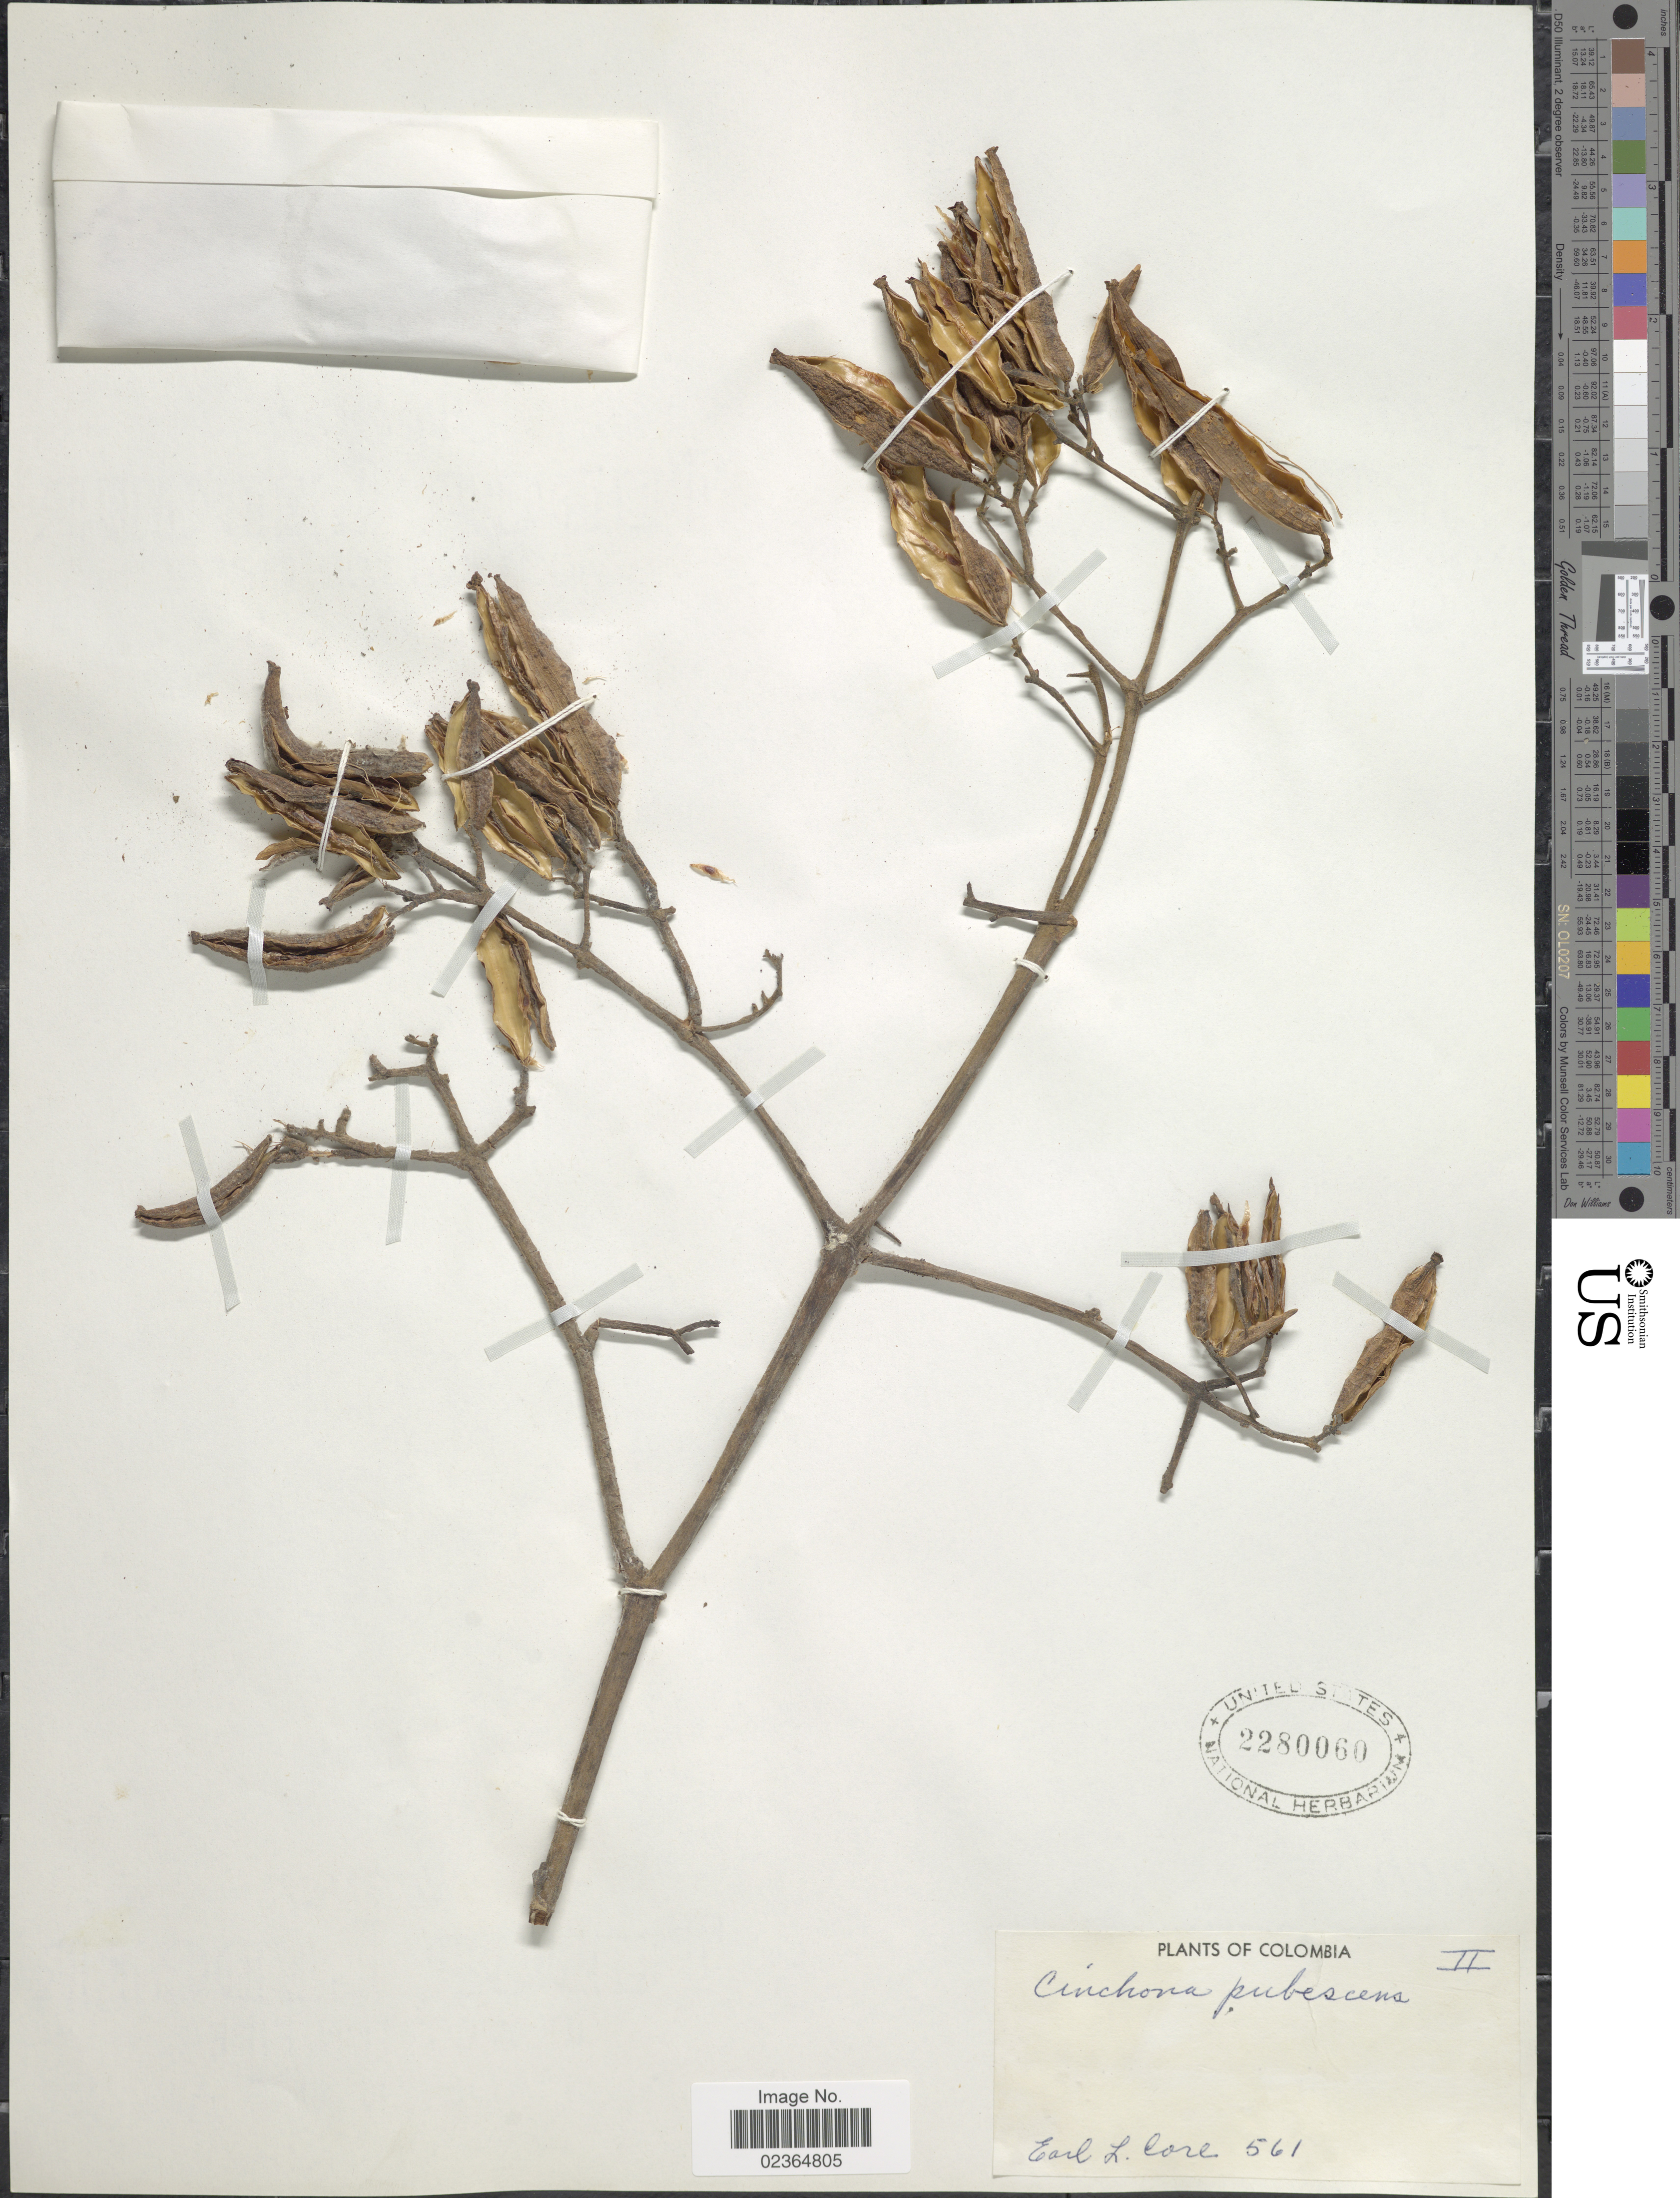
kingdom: Plantae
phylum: Tracheophyta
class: Magnoliopsida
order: Gentianales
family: Rubiaceae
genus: Cinchona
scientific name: Cinchona pubescens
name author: Vahl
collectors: E. L. Core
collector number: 561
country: Colombia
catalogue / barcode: US 2280060